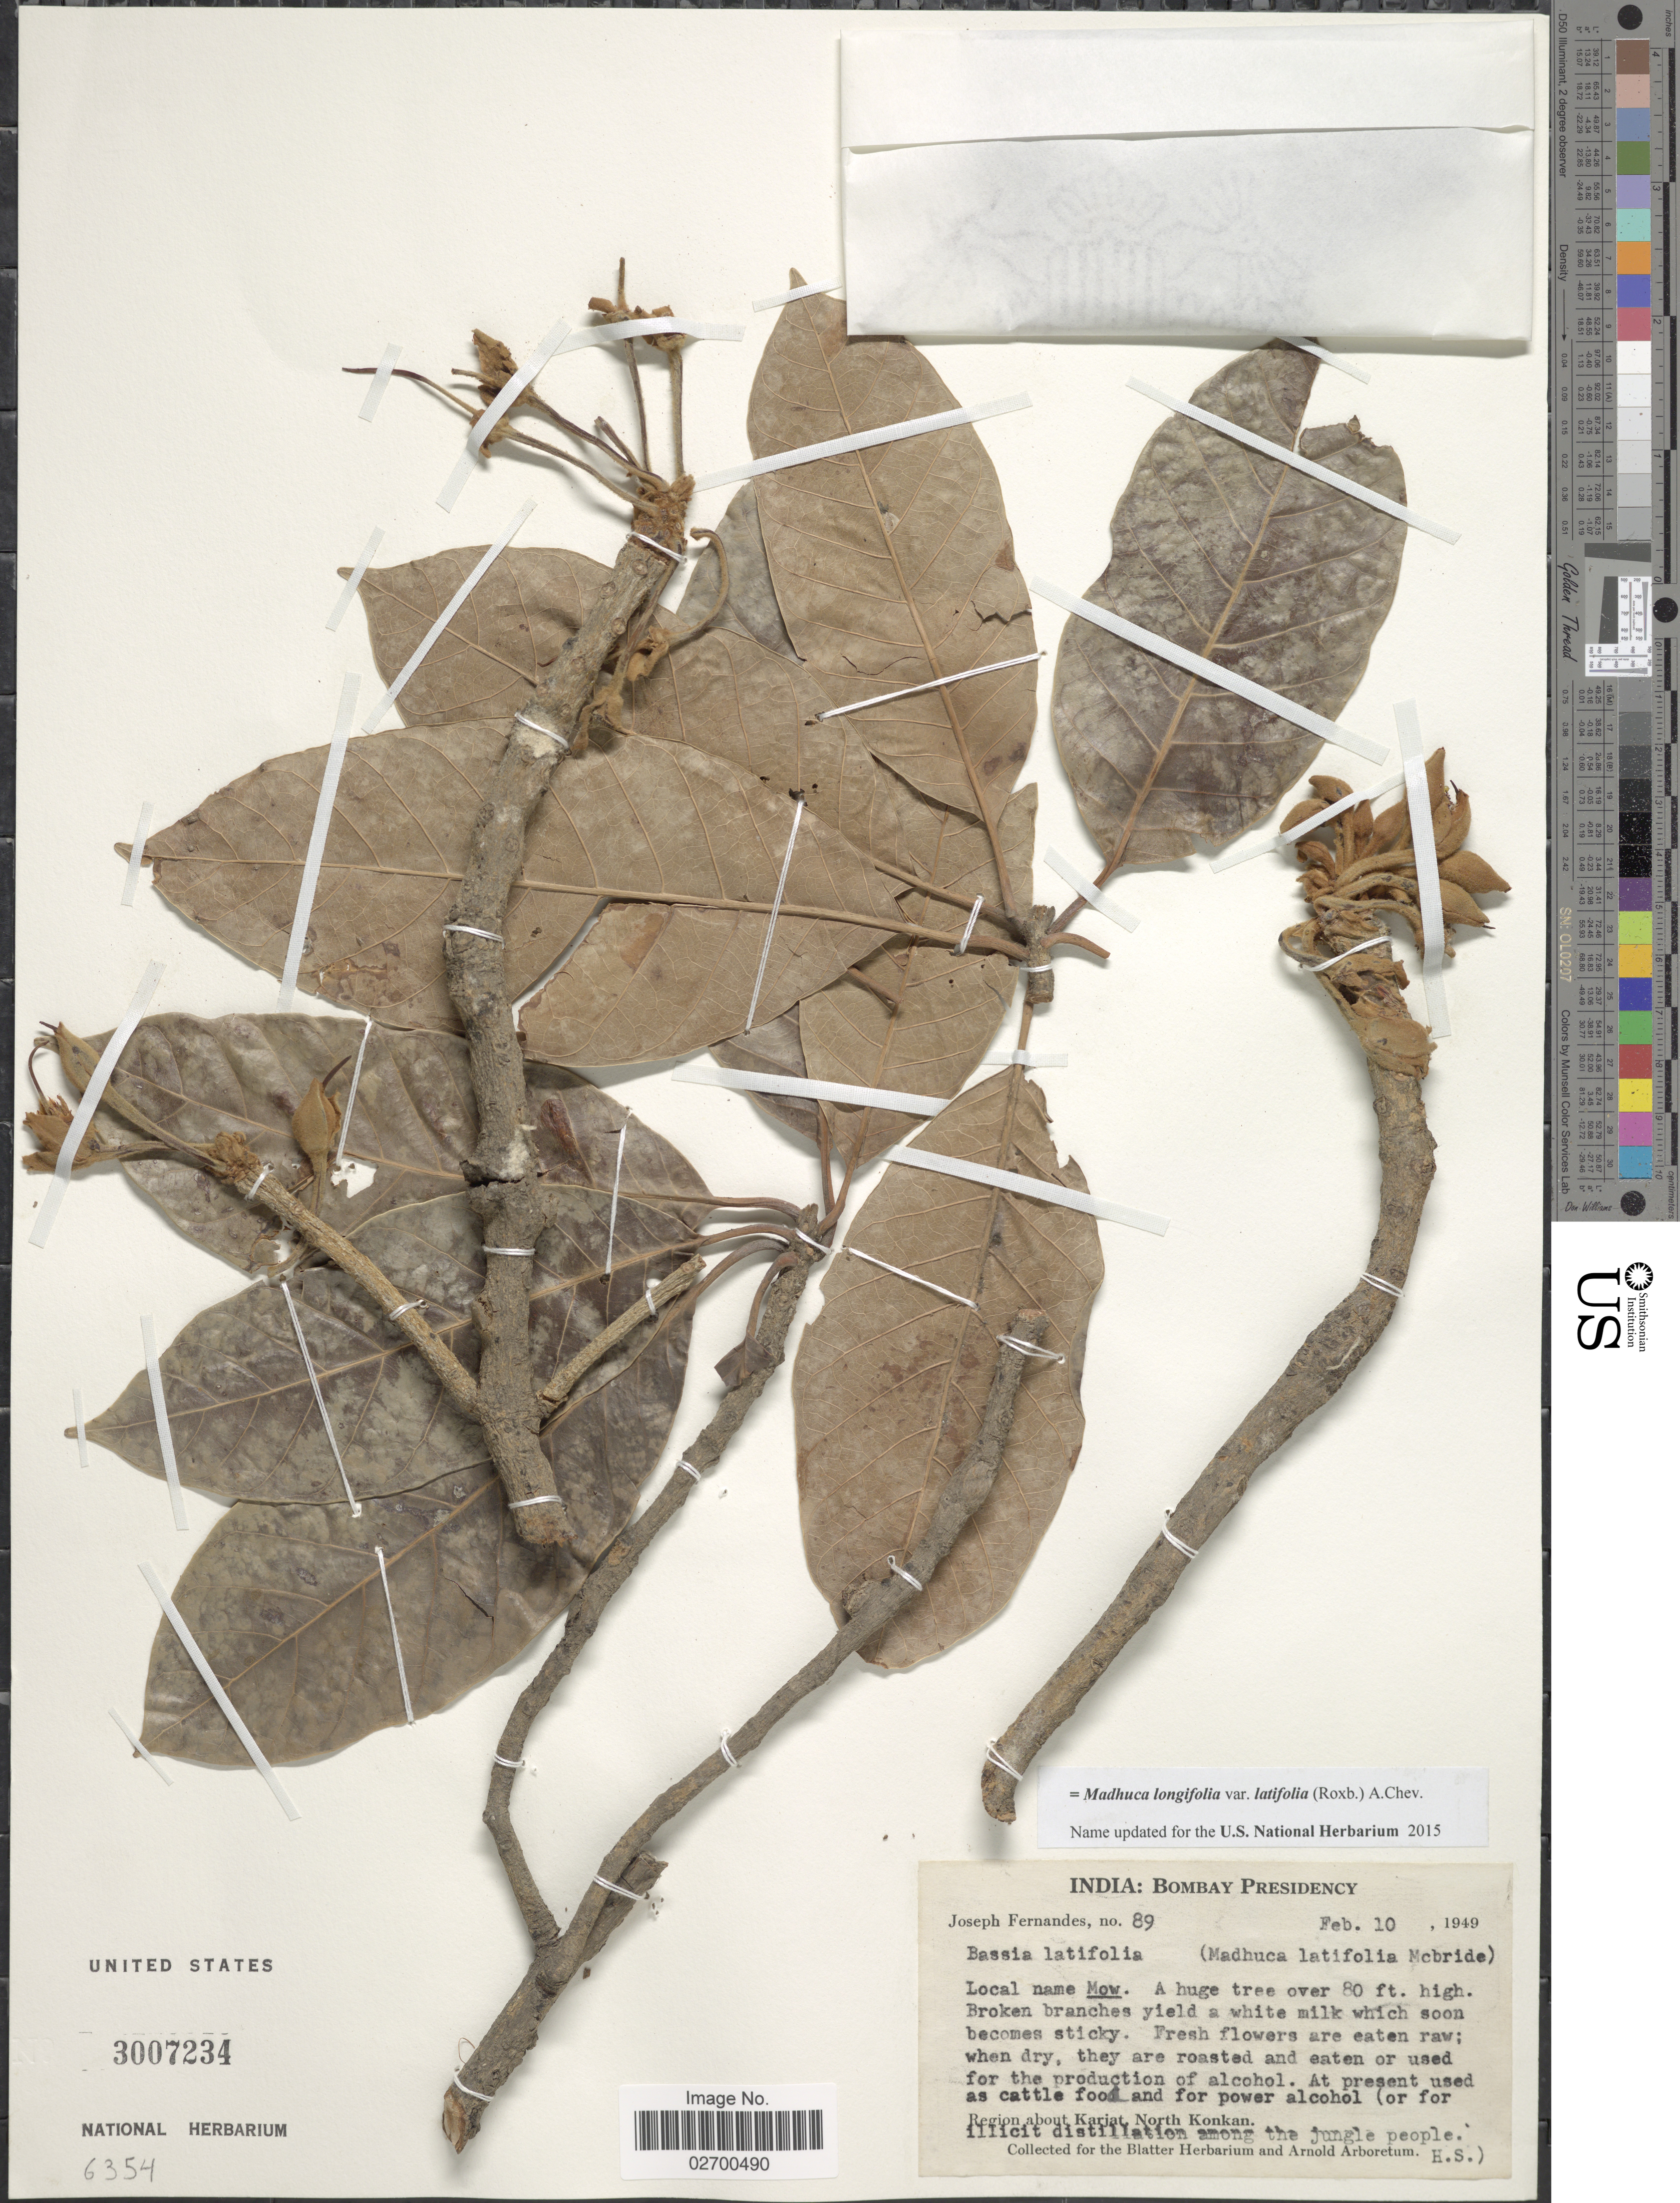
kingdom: Plantae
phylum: Tracheophyta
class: Magnoliopsida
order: Ericales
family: Sapotaceae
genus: Madhuca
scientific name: Madhuca latifolia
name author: (Roxb.) J.F. Macbr.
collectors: J. Fernandes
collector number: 89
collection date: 1949-02-10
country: India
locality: Bombay Presidency. Region about Karjat, North Konkan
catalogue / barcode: US 3007234